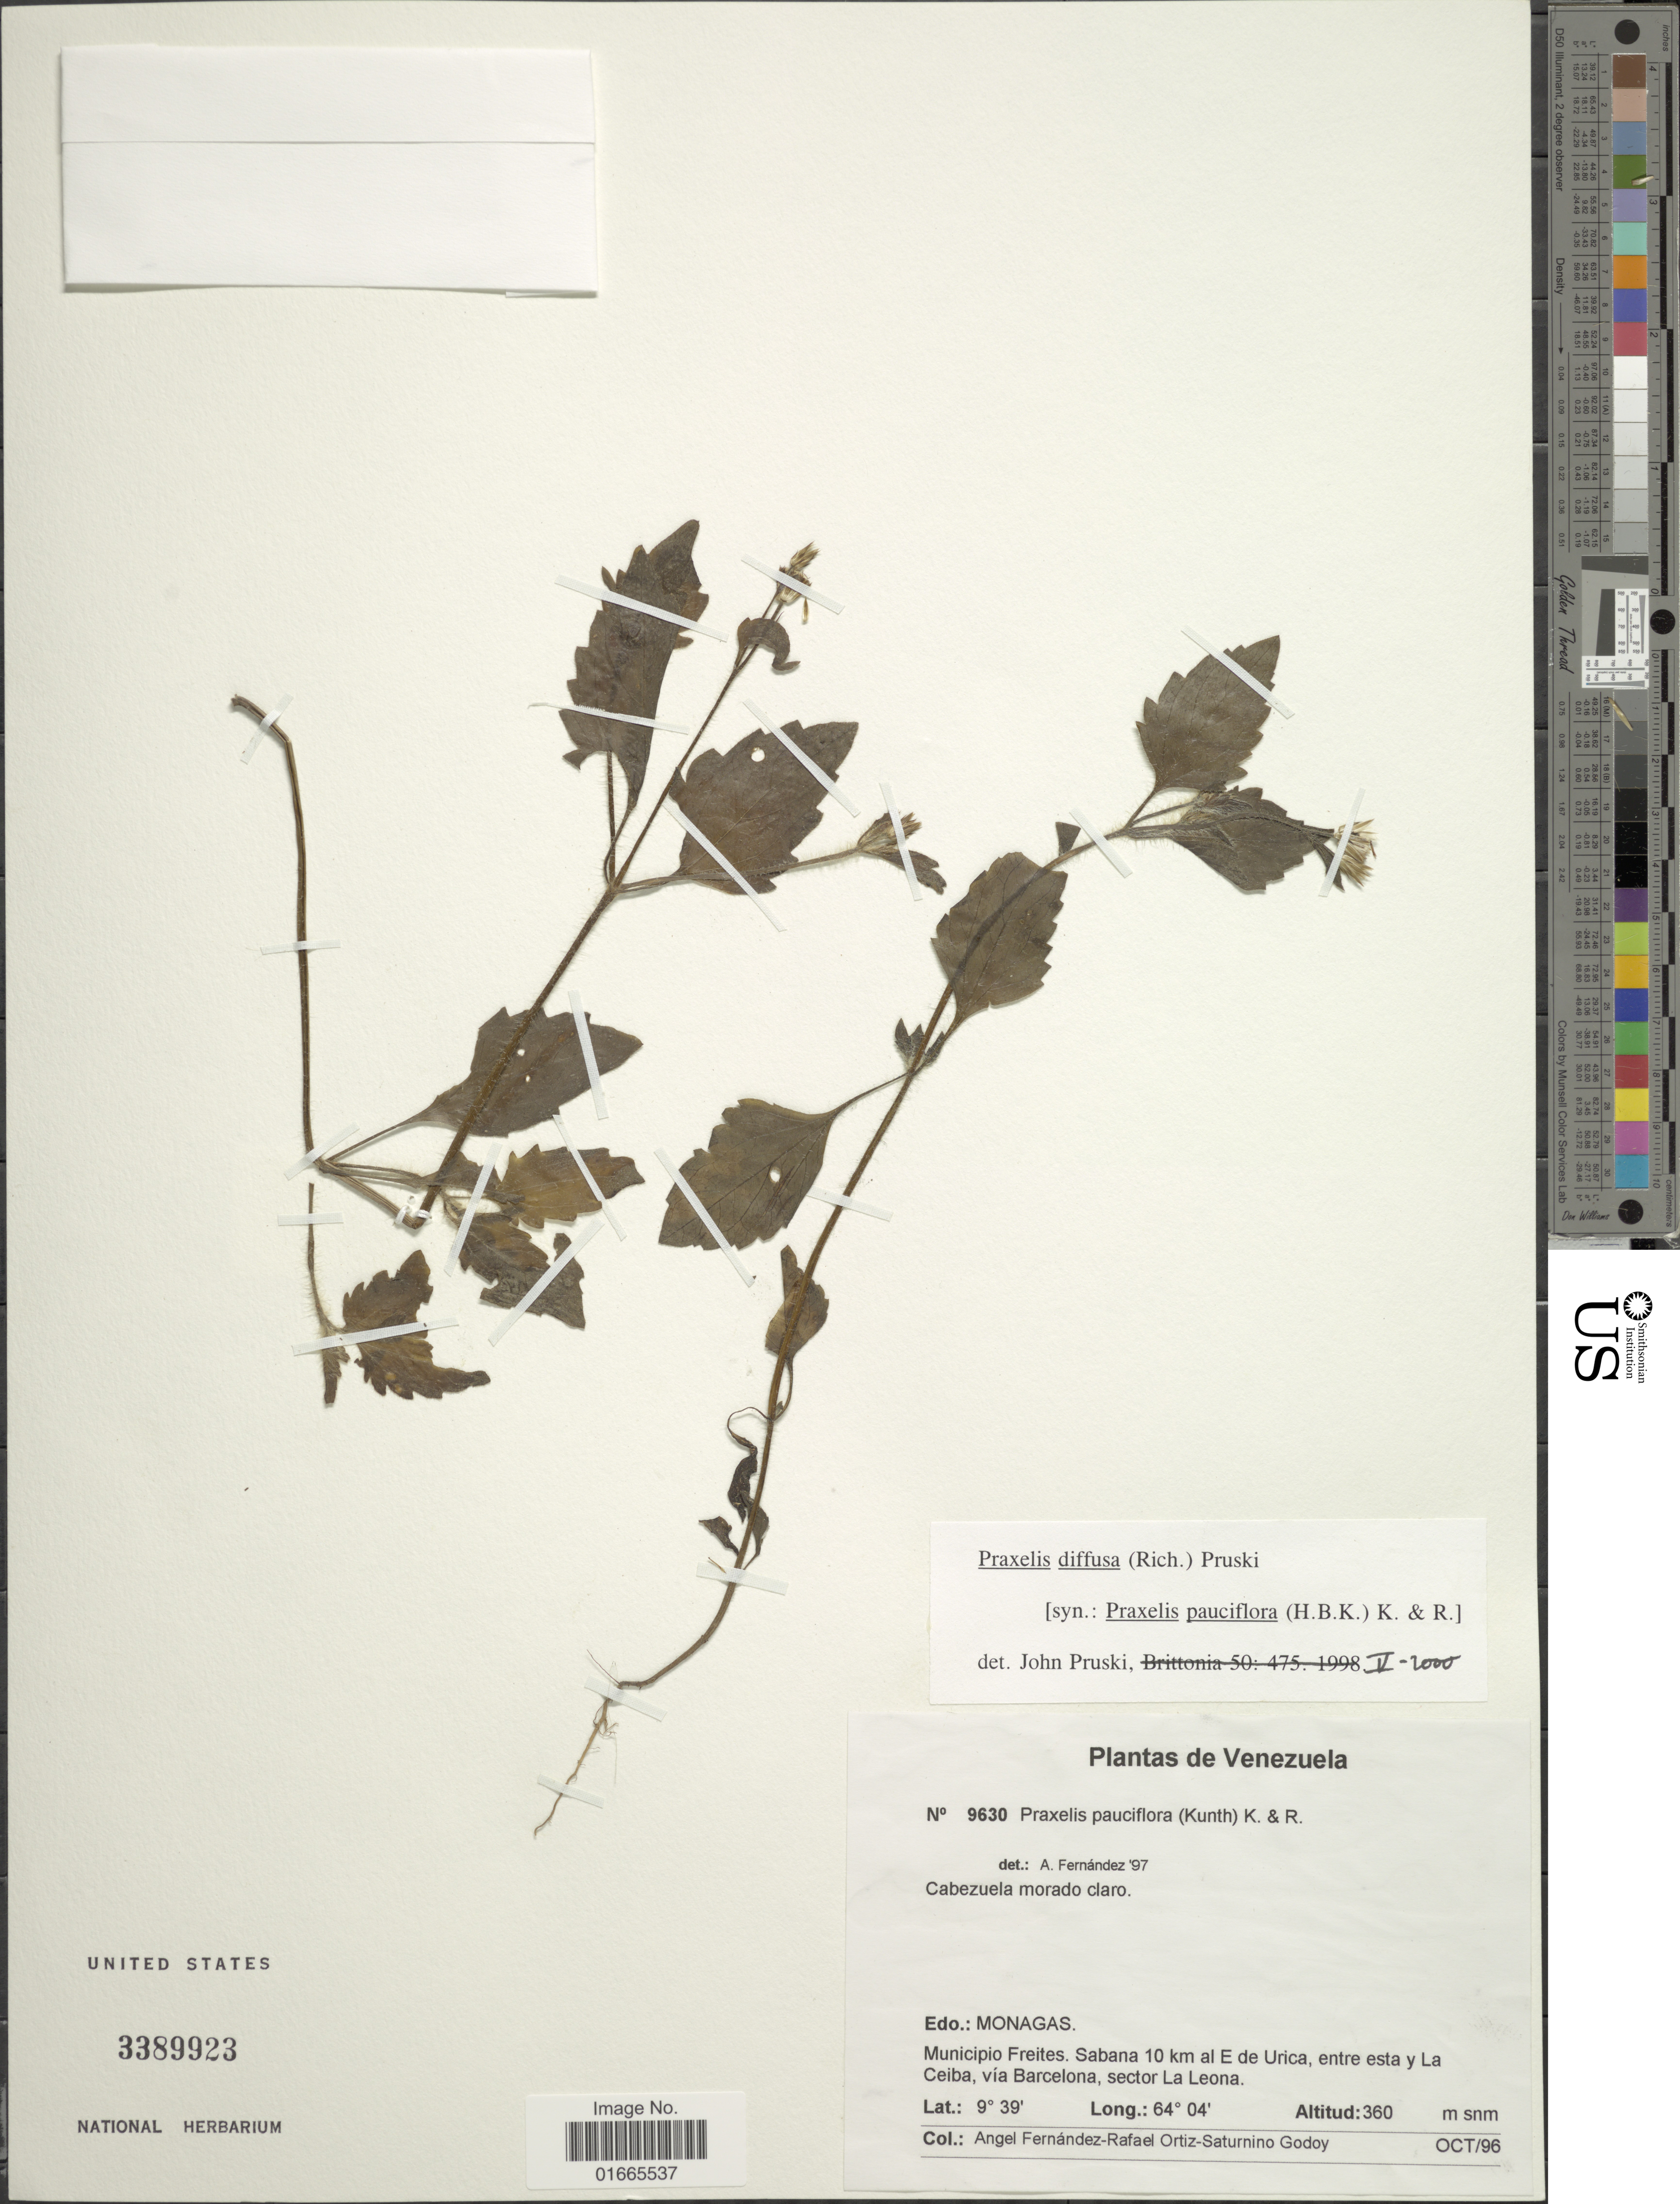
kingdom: Plantae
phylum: Tracheophyta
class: Magnoliopsida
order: Asterales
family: Asteraceae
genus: Praxelis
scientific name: Praxelis diffusa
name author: (Rich.) Pruski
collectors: Á. Fernández, R. Ortíz & S. Godoy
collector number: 9630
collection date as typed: Transcribed d/m/y: /10/96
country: Venezuela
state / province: Monagas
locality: Municipio Freites, Sabana 10 km al E de Urica, entre esta y La Ceiba, via Barcelona., sector La Leona.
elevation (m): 360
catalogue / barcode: US 3389923